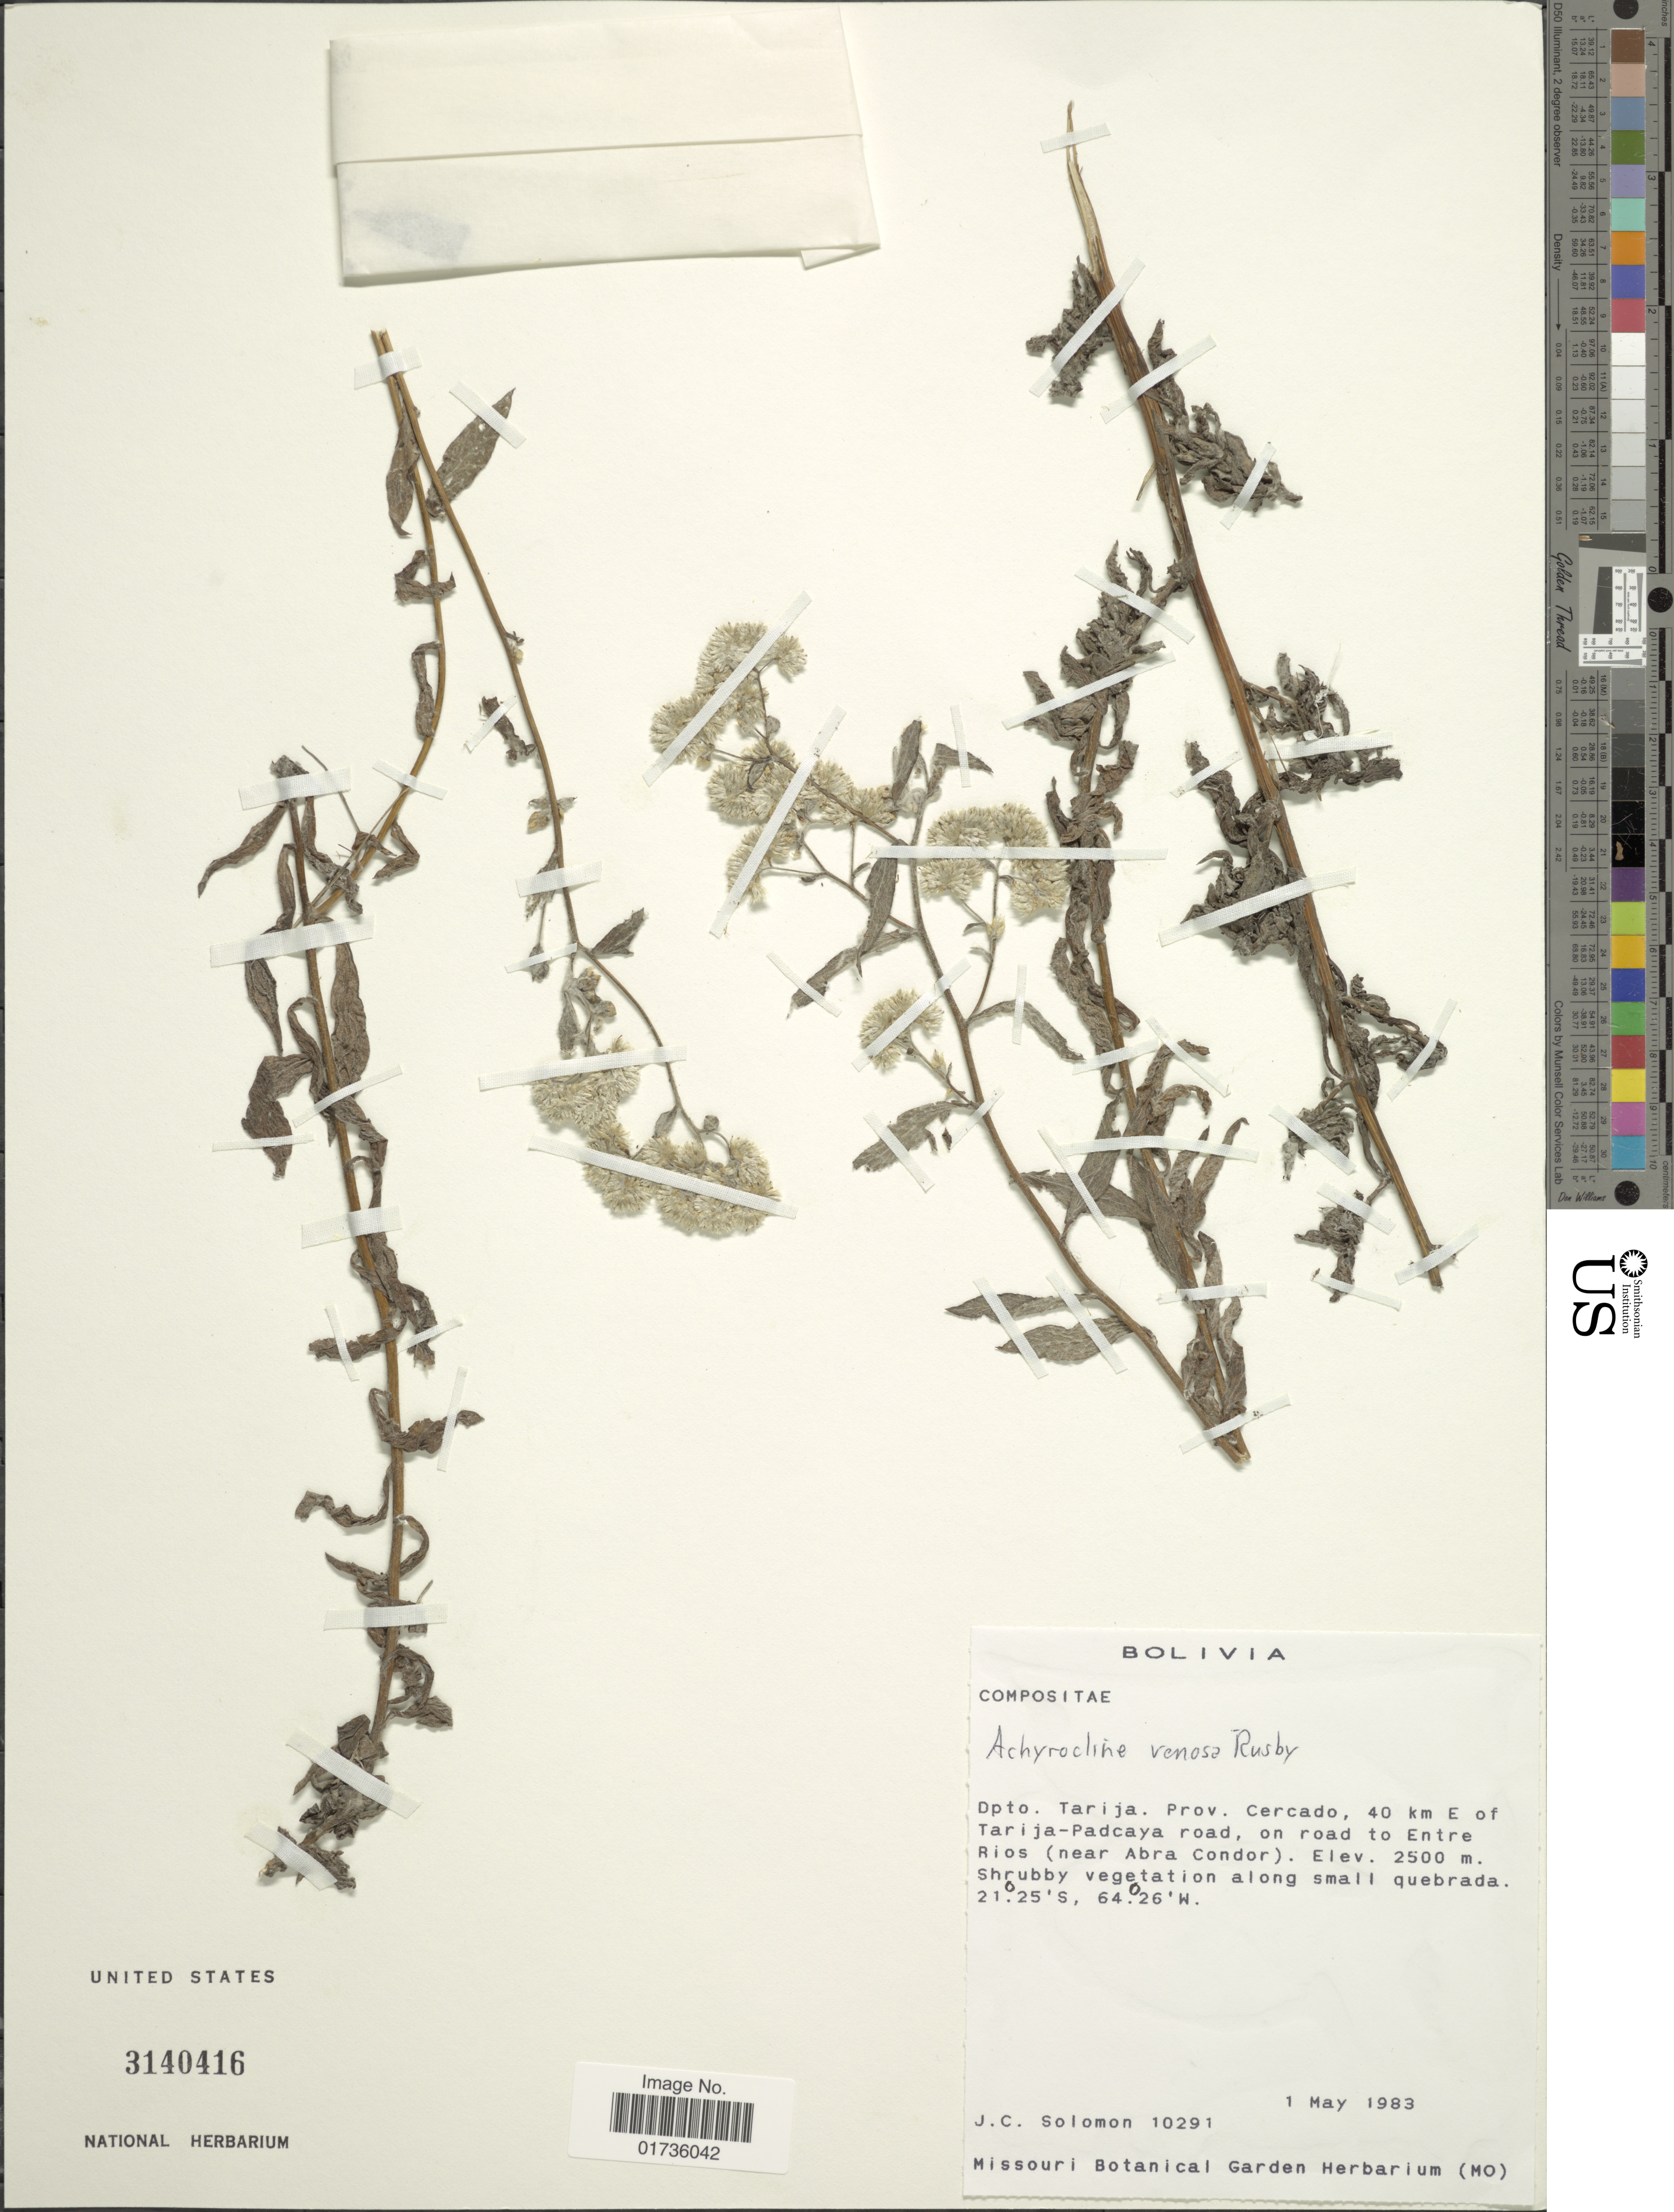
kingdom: Plantae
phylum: Tracheophyta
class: Magnoliopsida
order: Asterales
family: Asteraceae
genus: Achyrocline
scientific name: Achyrocline venosa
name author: Rusby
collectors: J. C. Solomon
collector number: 10291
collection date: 1983-05-01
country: Bolivia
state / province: Tarija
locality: Dpto Tarija. Prov Cercado, 40 km E of Tarija-Padcaya road, on road to Entre Rios (near Abra Condor)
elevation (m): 2500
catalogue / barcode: US 3140416